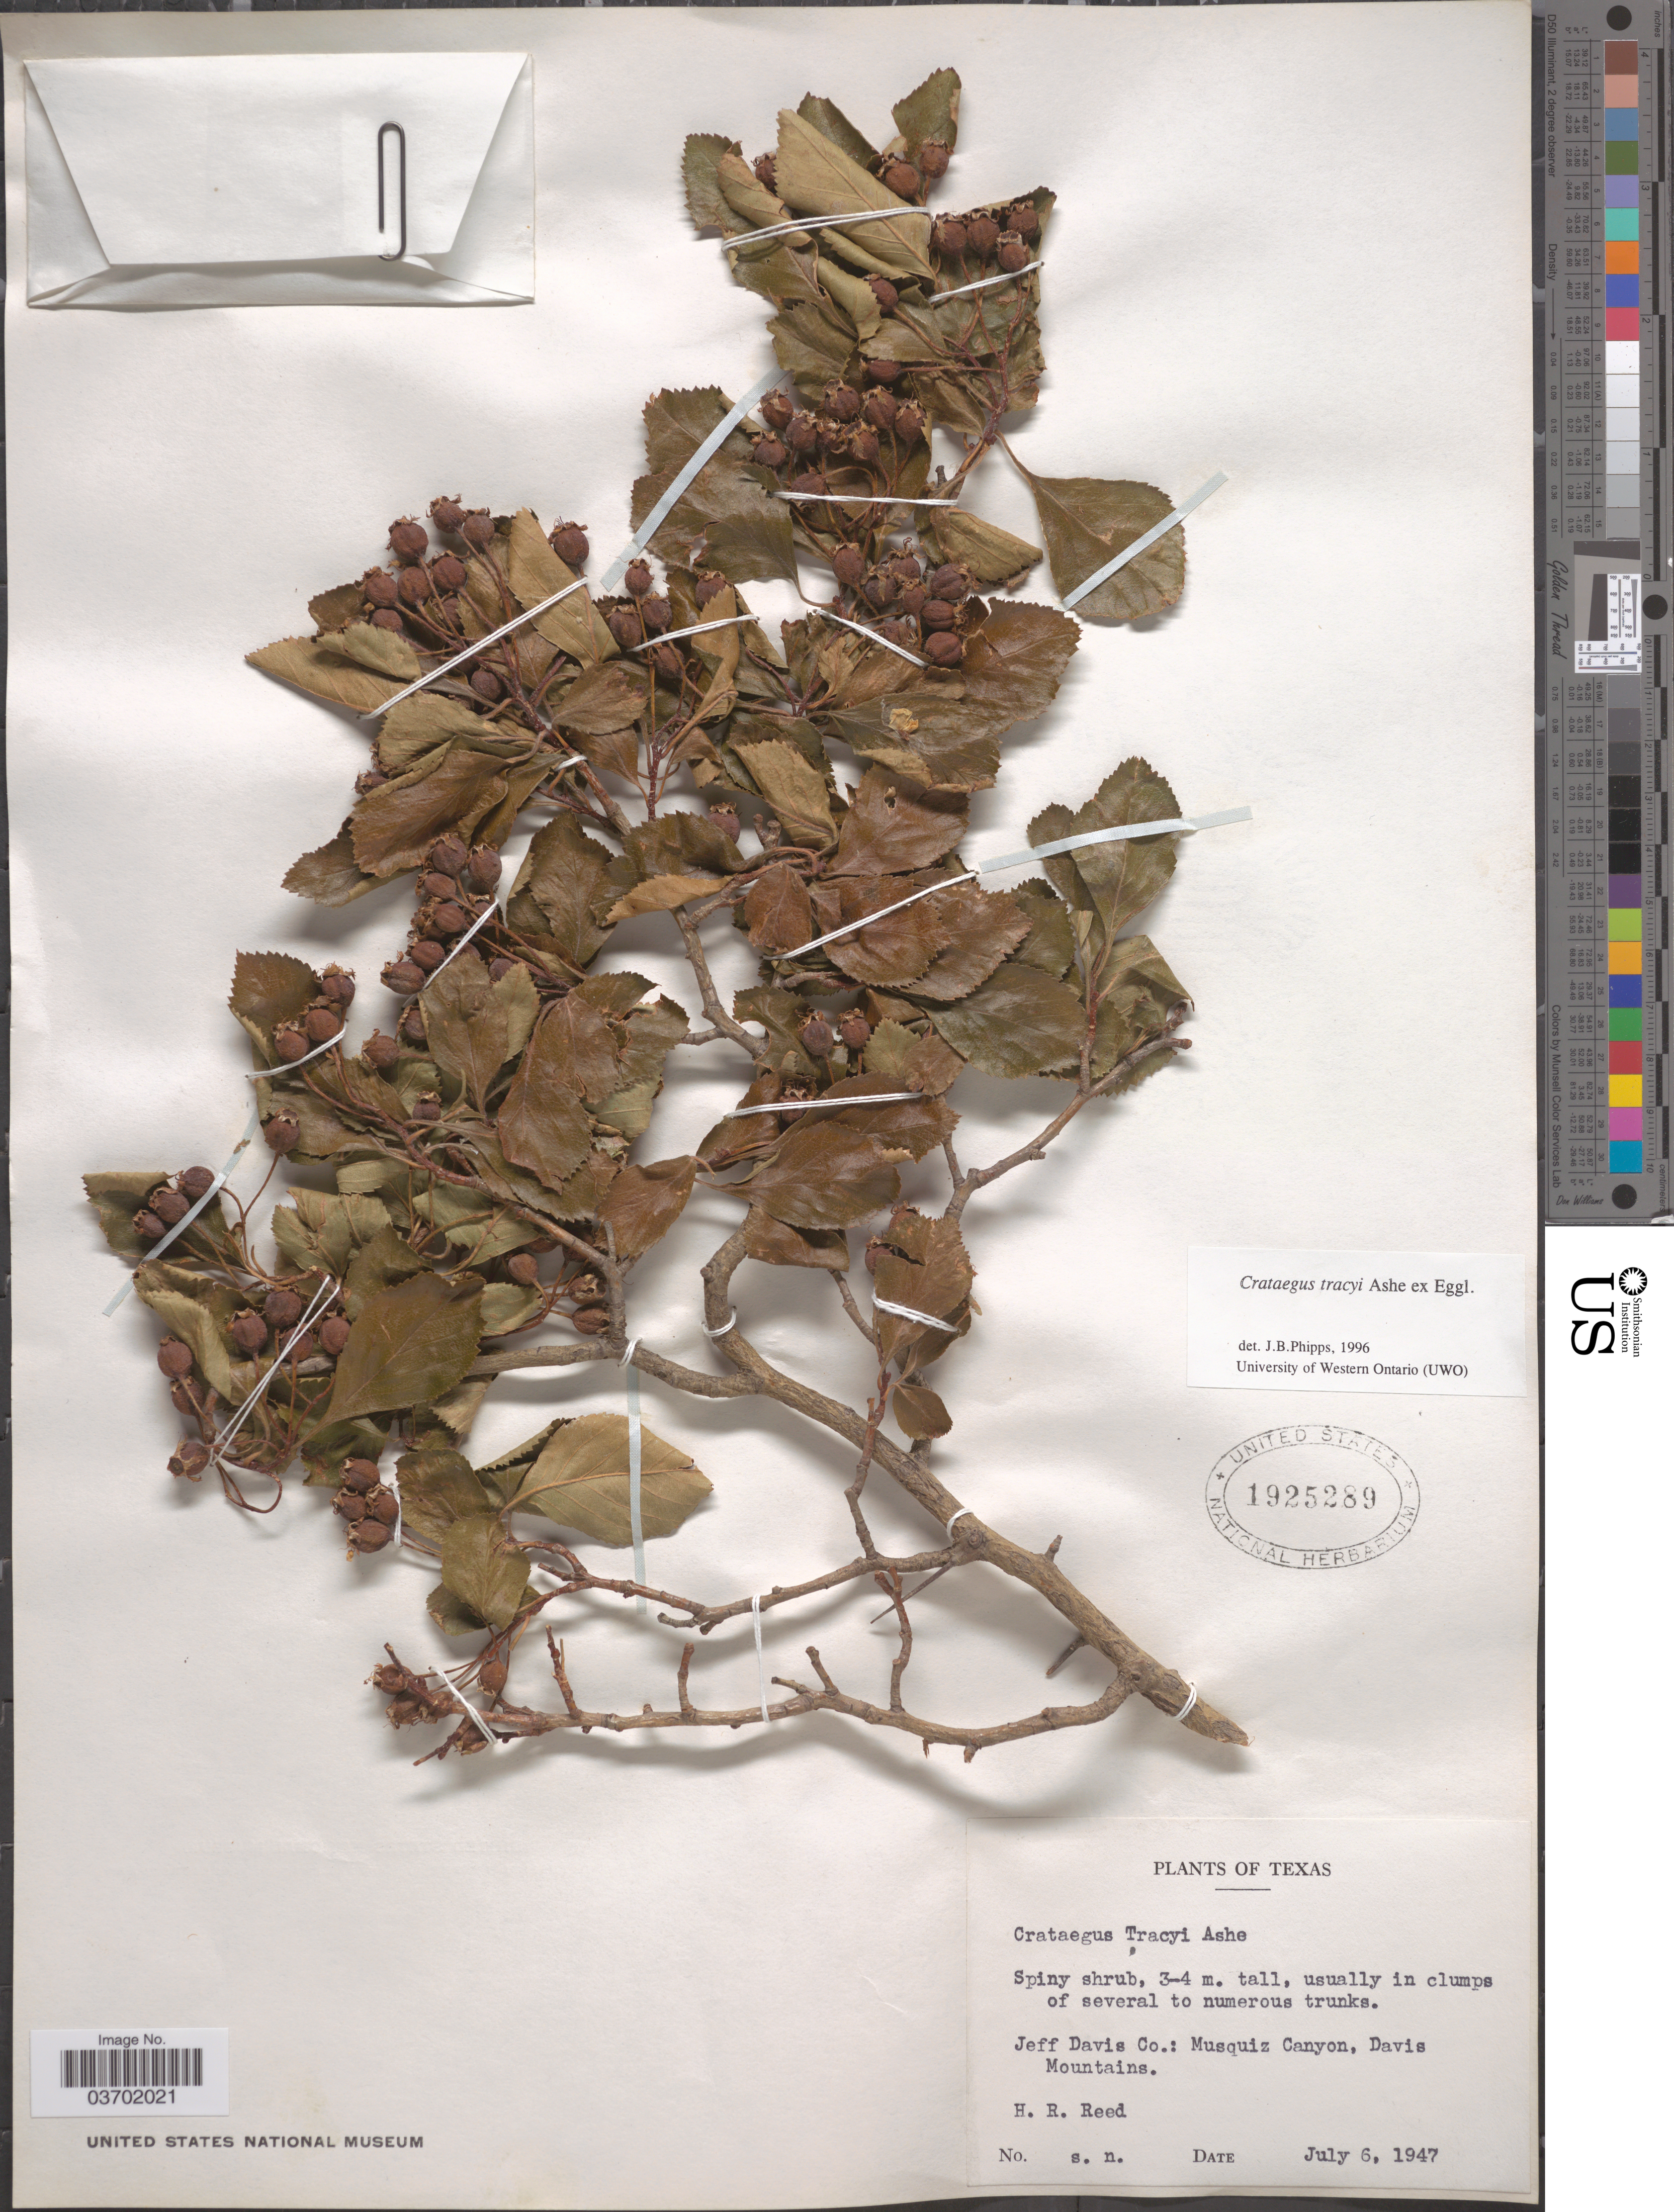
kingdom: Plantae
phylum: Tracheophyta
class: Magnoliopsida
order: Rosales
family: Rosaceae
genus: Crataegus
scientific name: Crataegus tracyi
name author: Ashe ex Eggl.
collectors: H. Reed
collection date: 1947-07-06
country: United States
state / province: Texas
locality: Jeff Davis Co.: Musquiz Canyon, Davis Mountains.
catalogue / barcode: US 1925289